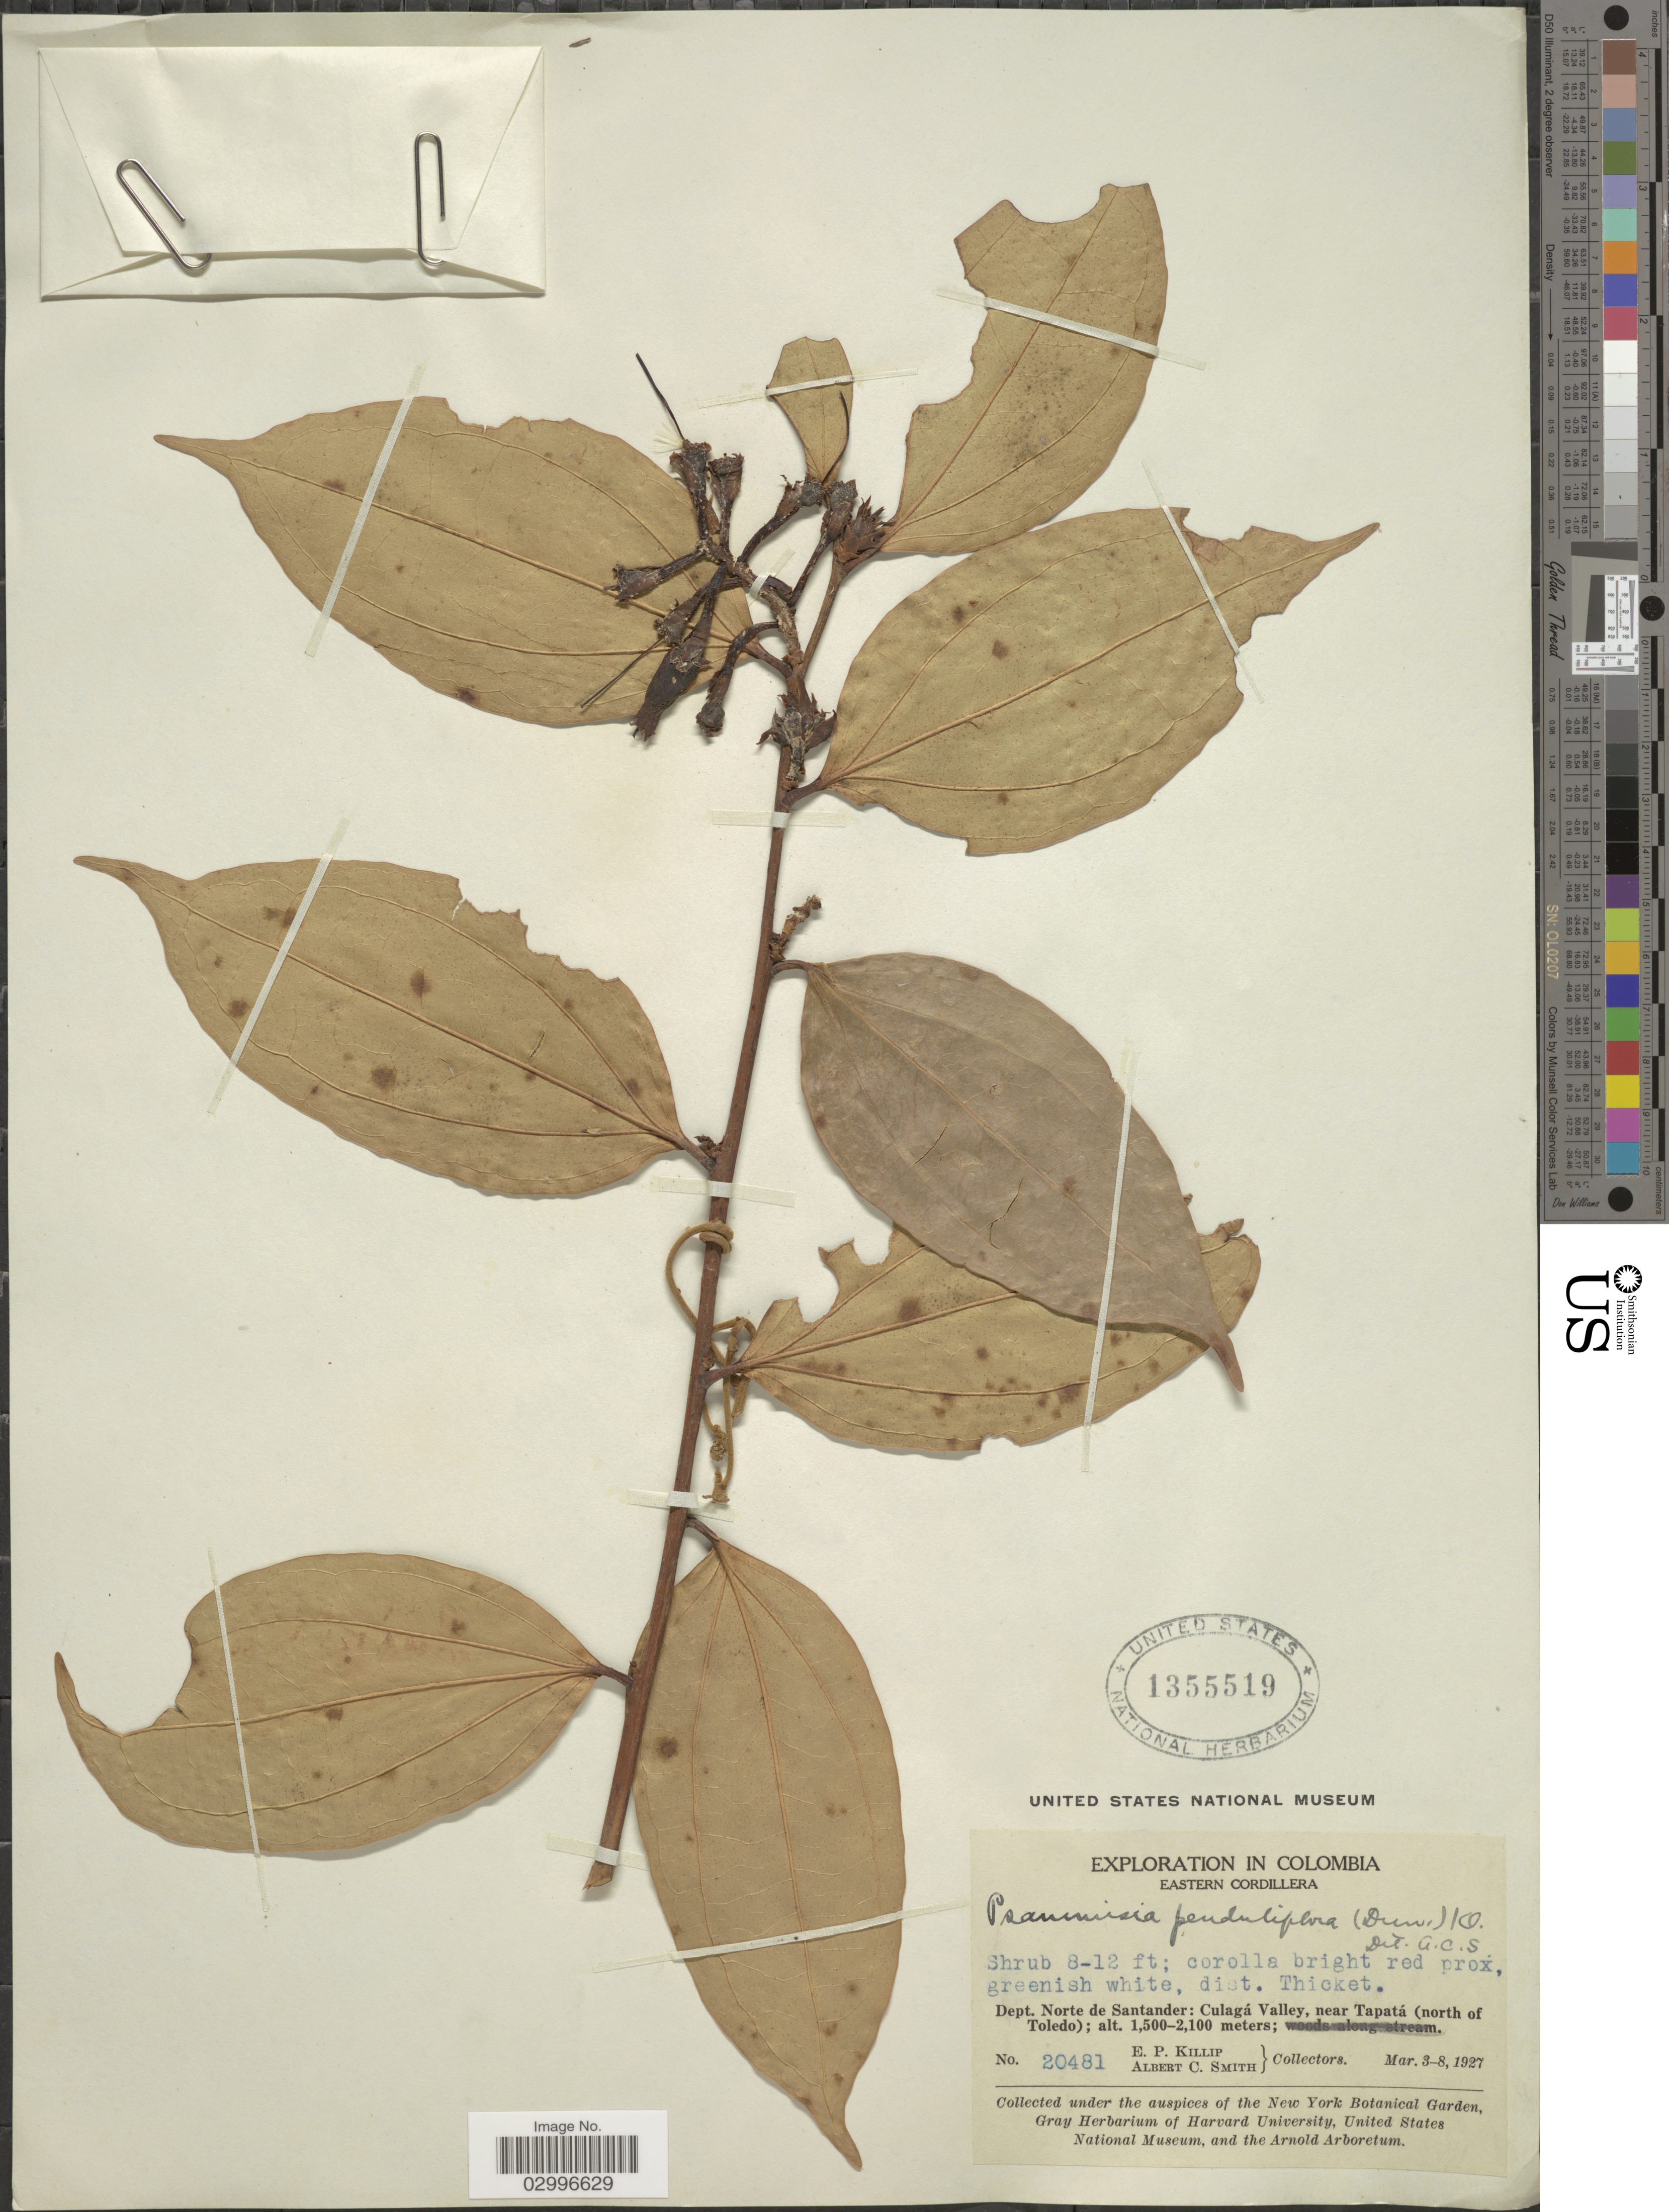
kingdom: Plantae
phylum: Tracheophyta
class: Magnoliopsida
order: Ericales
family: Ericaceae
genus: Psammisia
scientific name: Psammisia penduliflora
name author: (Dunal) Klotzsch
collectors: E. P. Killip & A. C. Smith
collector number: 20481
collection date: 1927-03-03/1927-03-08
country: Colombia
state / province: Norte de Santander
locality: Eastern Cordillera. Dept. Norte de Santander: Culagá Valley, near Tapatá (north of Toledo).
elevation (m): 1500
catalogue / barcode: US 1355519